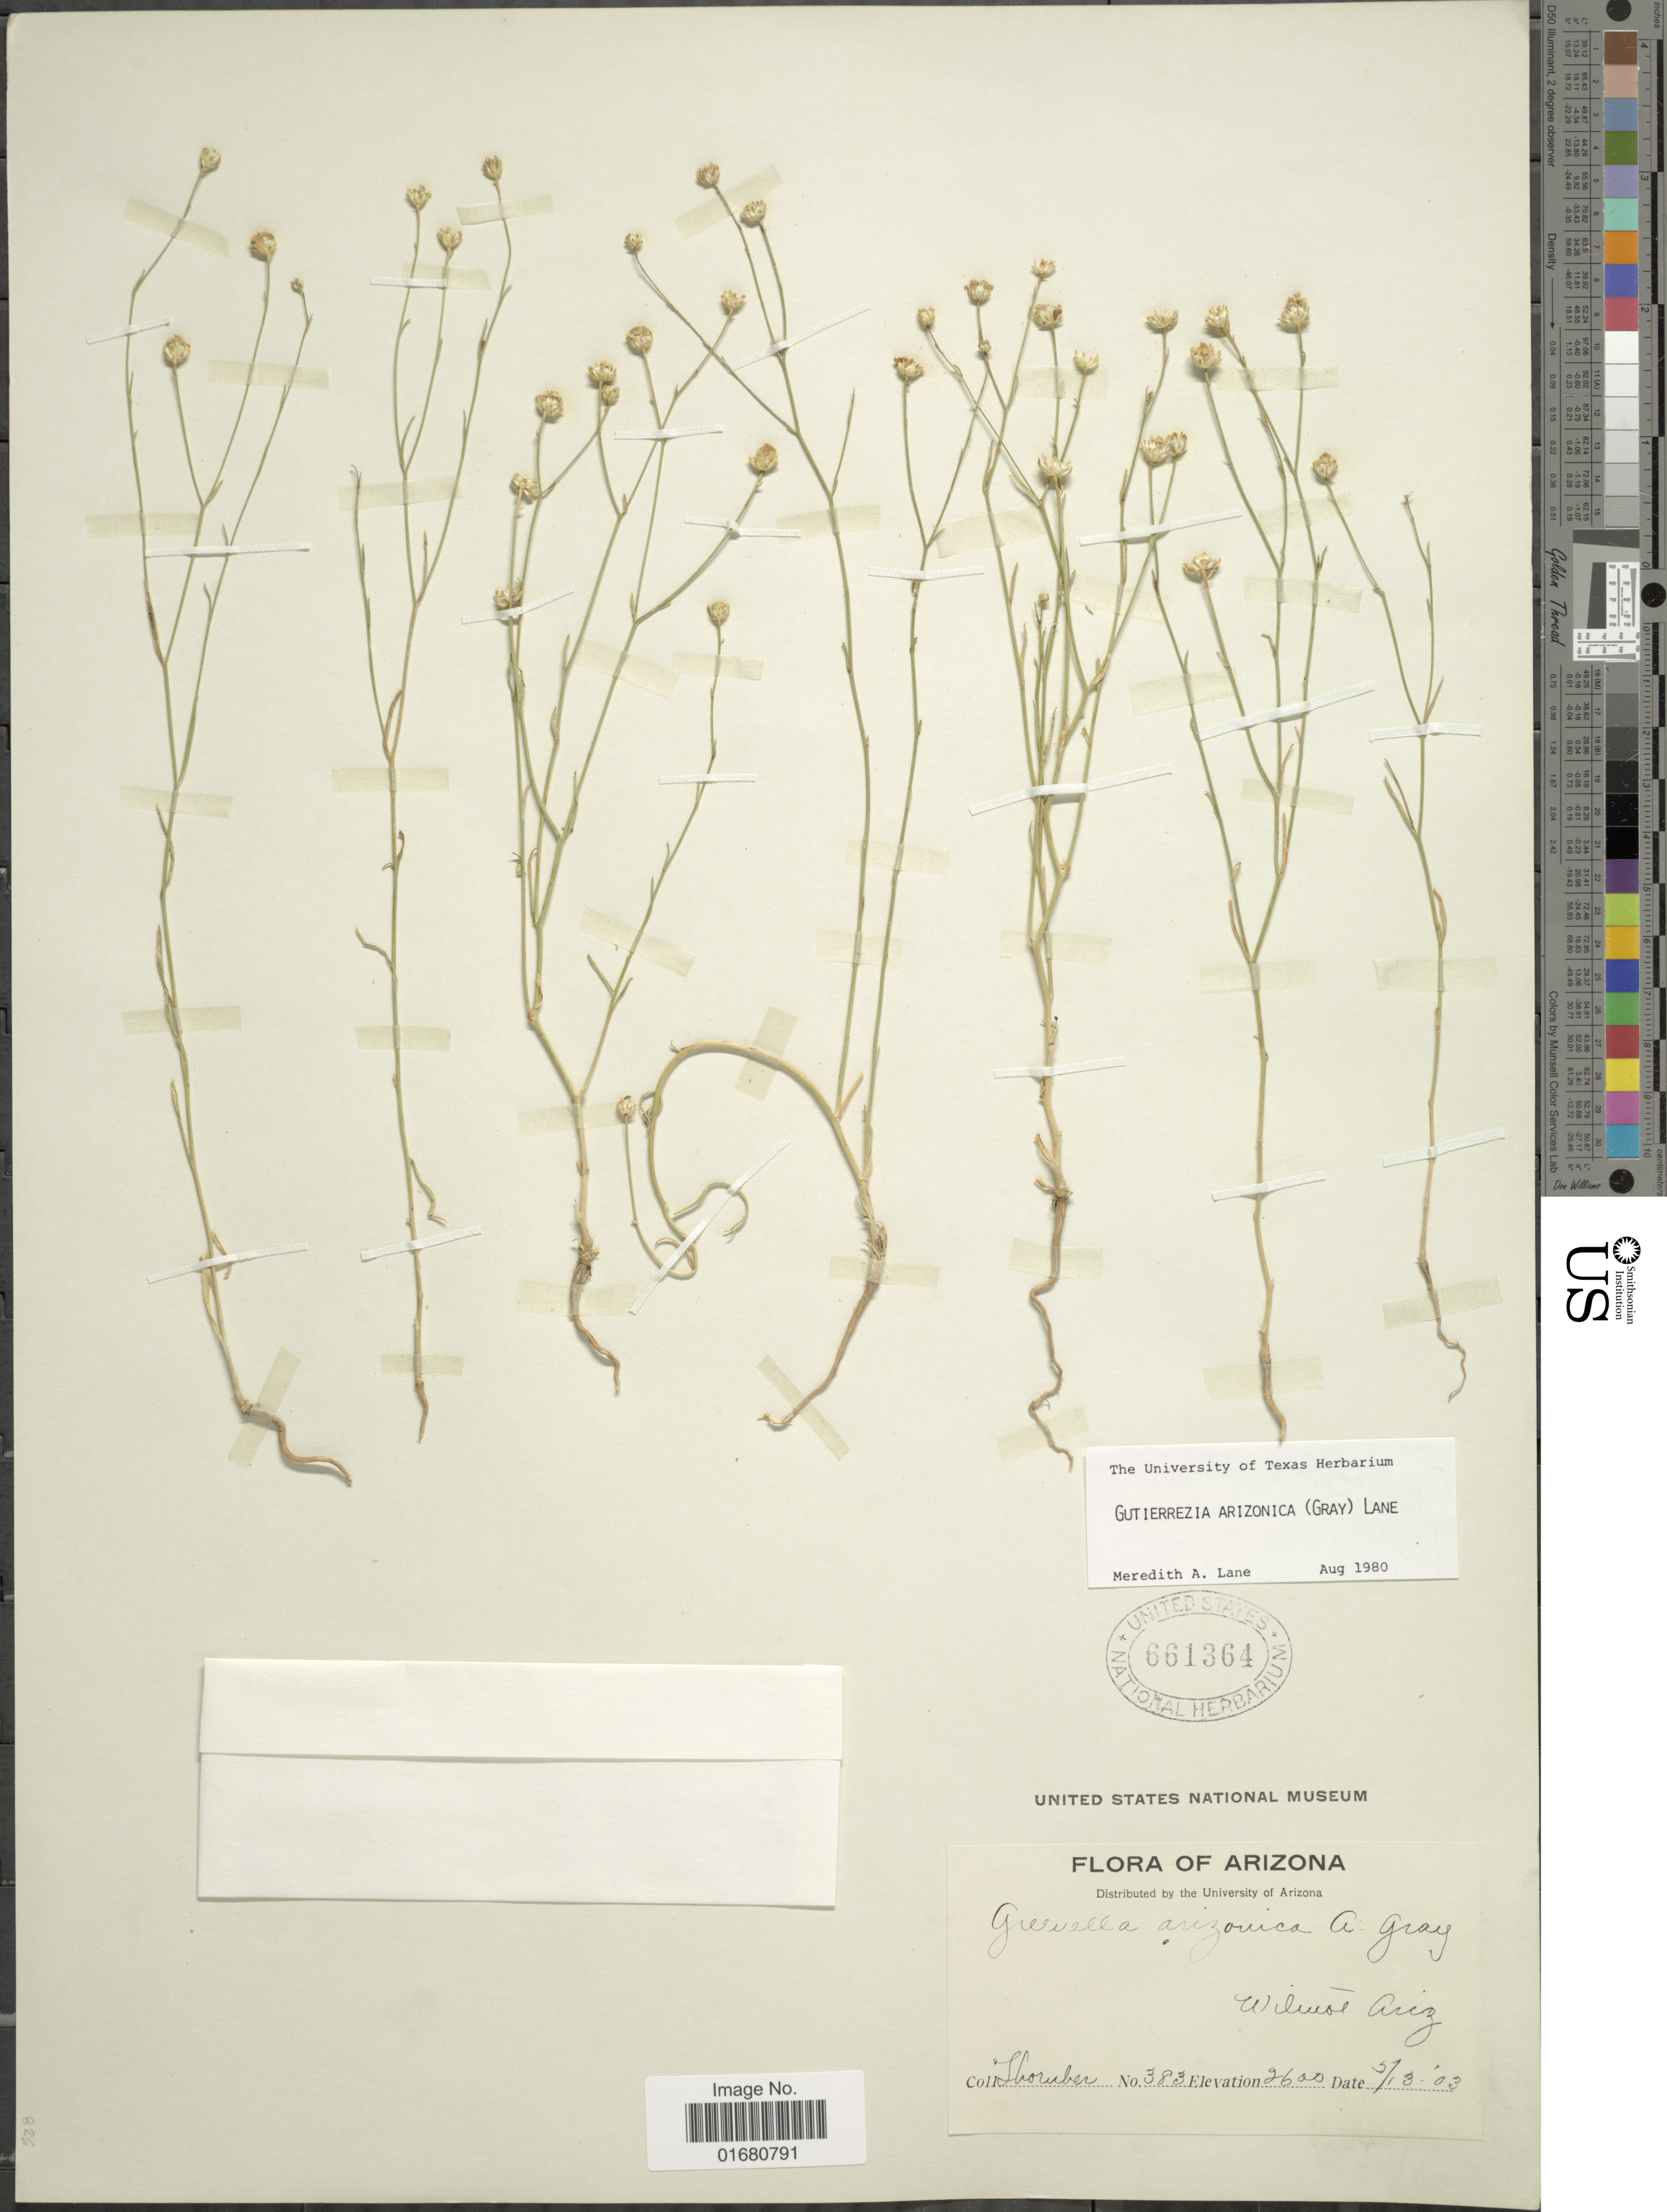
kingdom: Plantae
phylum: Tracheophyta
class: Magnoliopsida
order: Asterales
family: Asteraceae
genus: Gutierrezia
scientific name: Gutierrezia arizonica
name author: (A. Gray) M.A. Lane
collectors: J. Thornber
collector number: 383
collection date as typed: Transcribed d/m/y: 13/5/3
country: United States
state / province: Arizona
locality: Wilmot, Ariz.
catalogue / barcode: US 661364